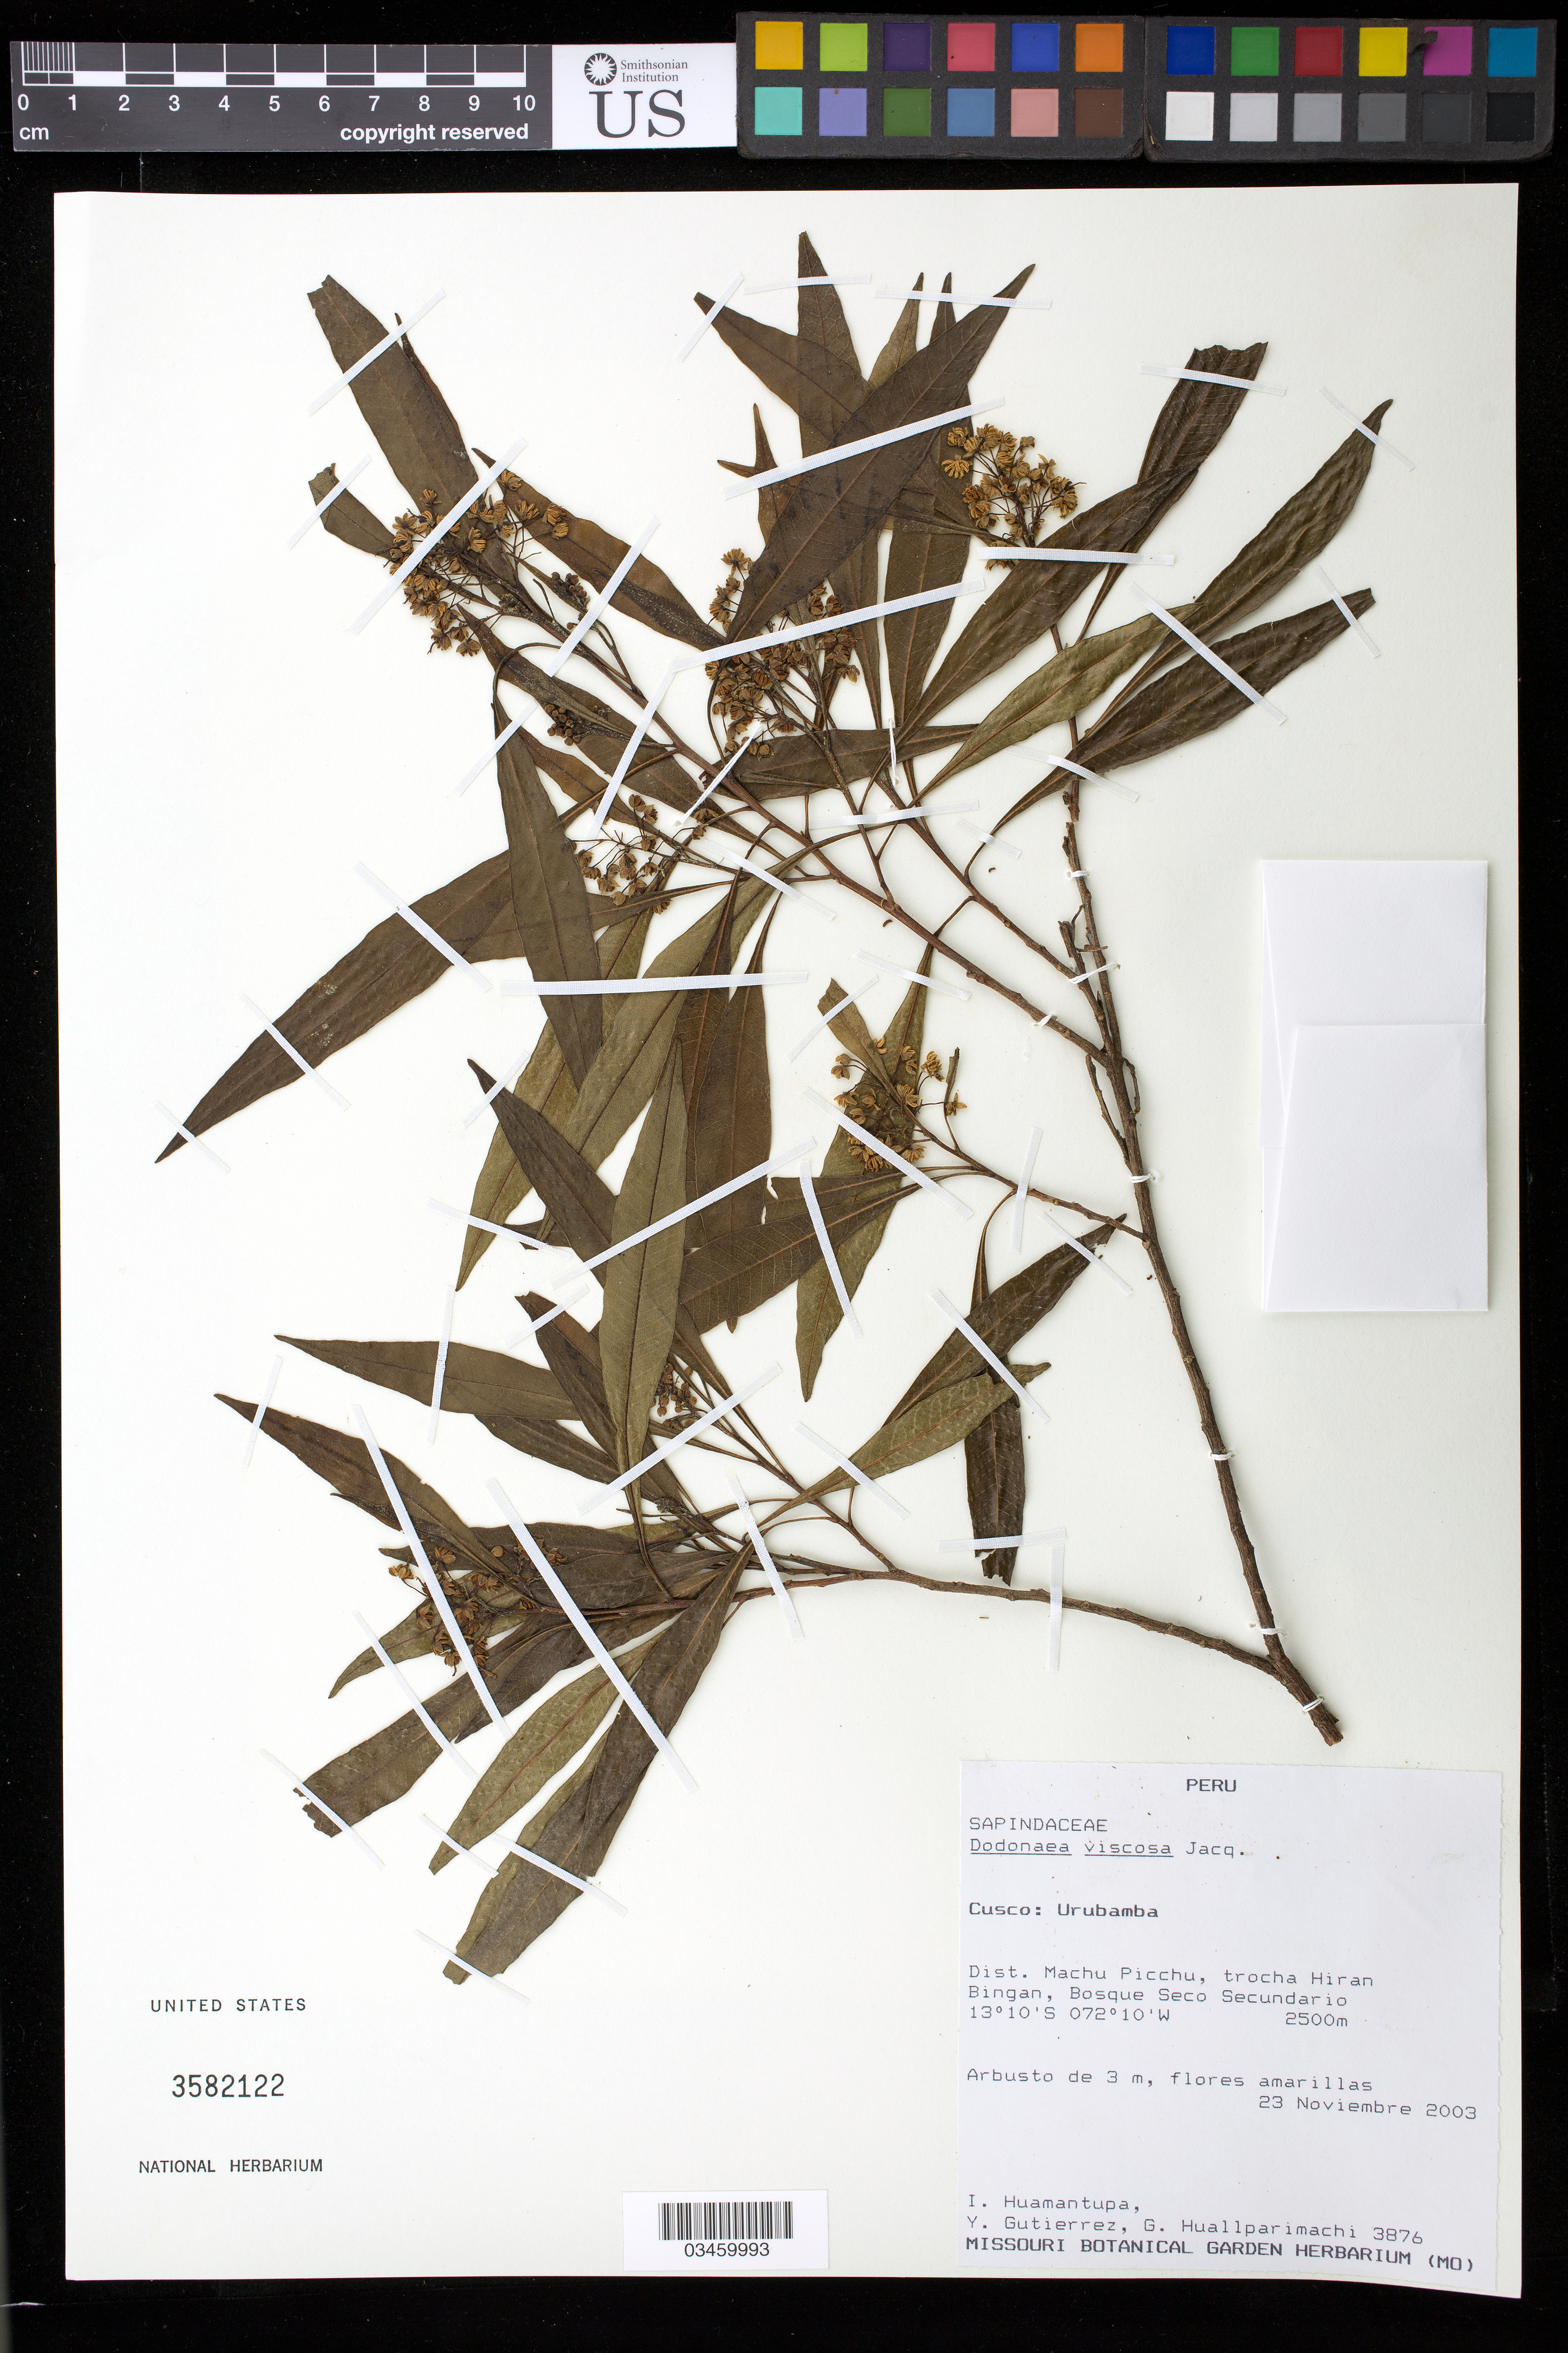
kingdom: Plantae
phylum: Tracheophyta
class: Magnoliopsida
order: Sapindales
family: Sapindaceae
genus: Dodonaea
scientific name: Dodonaea viscosa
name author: Jacq.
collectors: I. Huamantupa, Y. Gutierrez & G. Huallparimachi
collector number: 3876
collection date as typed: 23 Nov 2003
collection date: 2003-11-23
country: Peru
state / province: Cusco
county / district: Urubamba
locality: Machu Picchu, trocha Hiran Bingan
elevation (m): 2500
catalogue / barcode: US 3582122